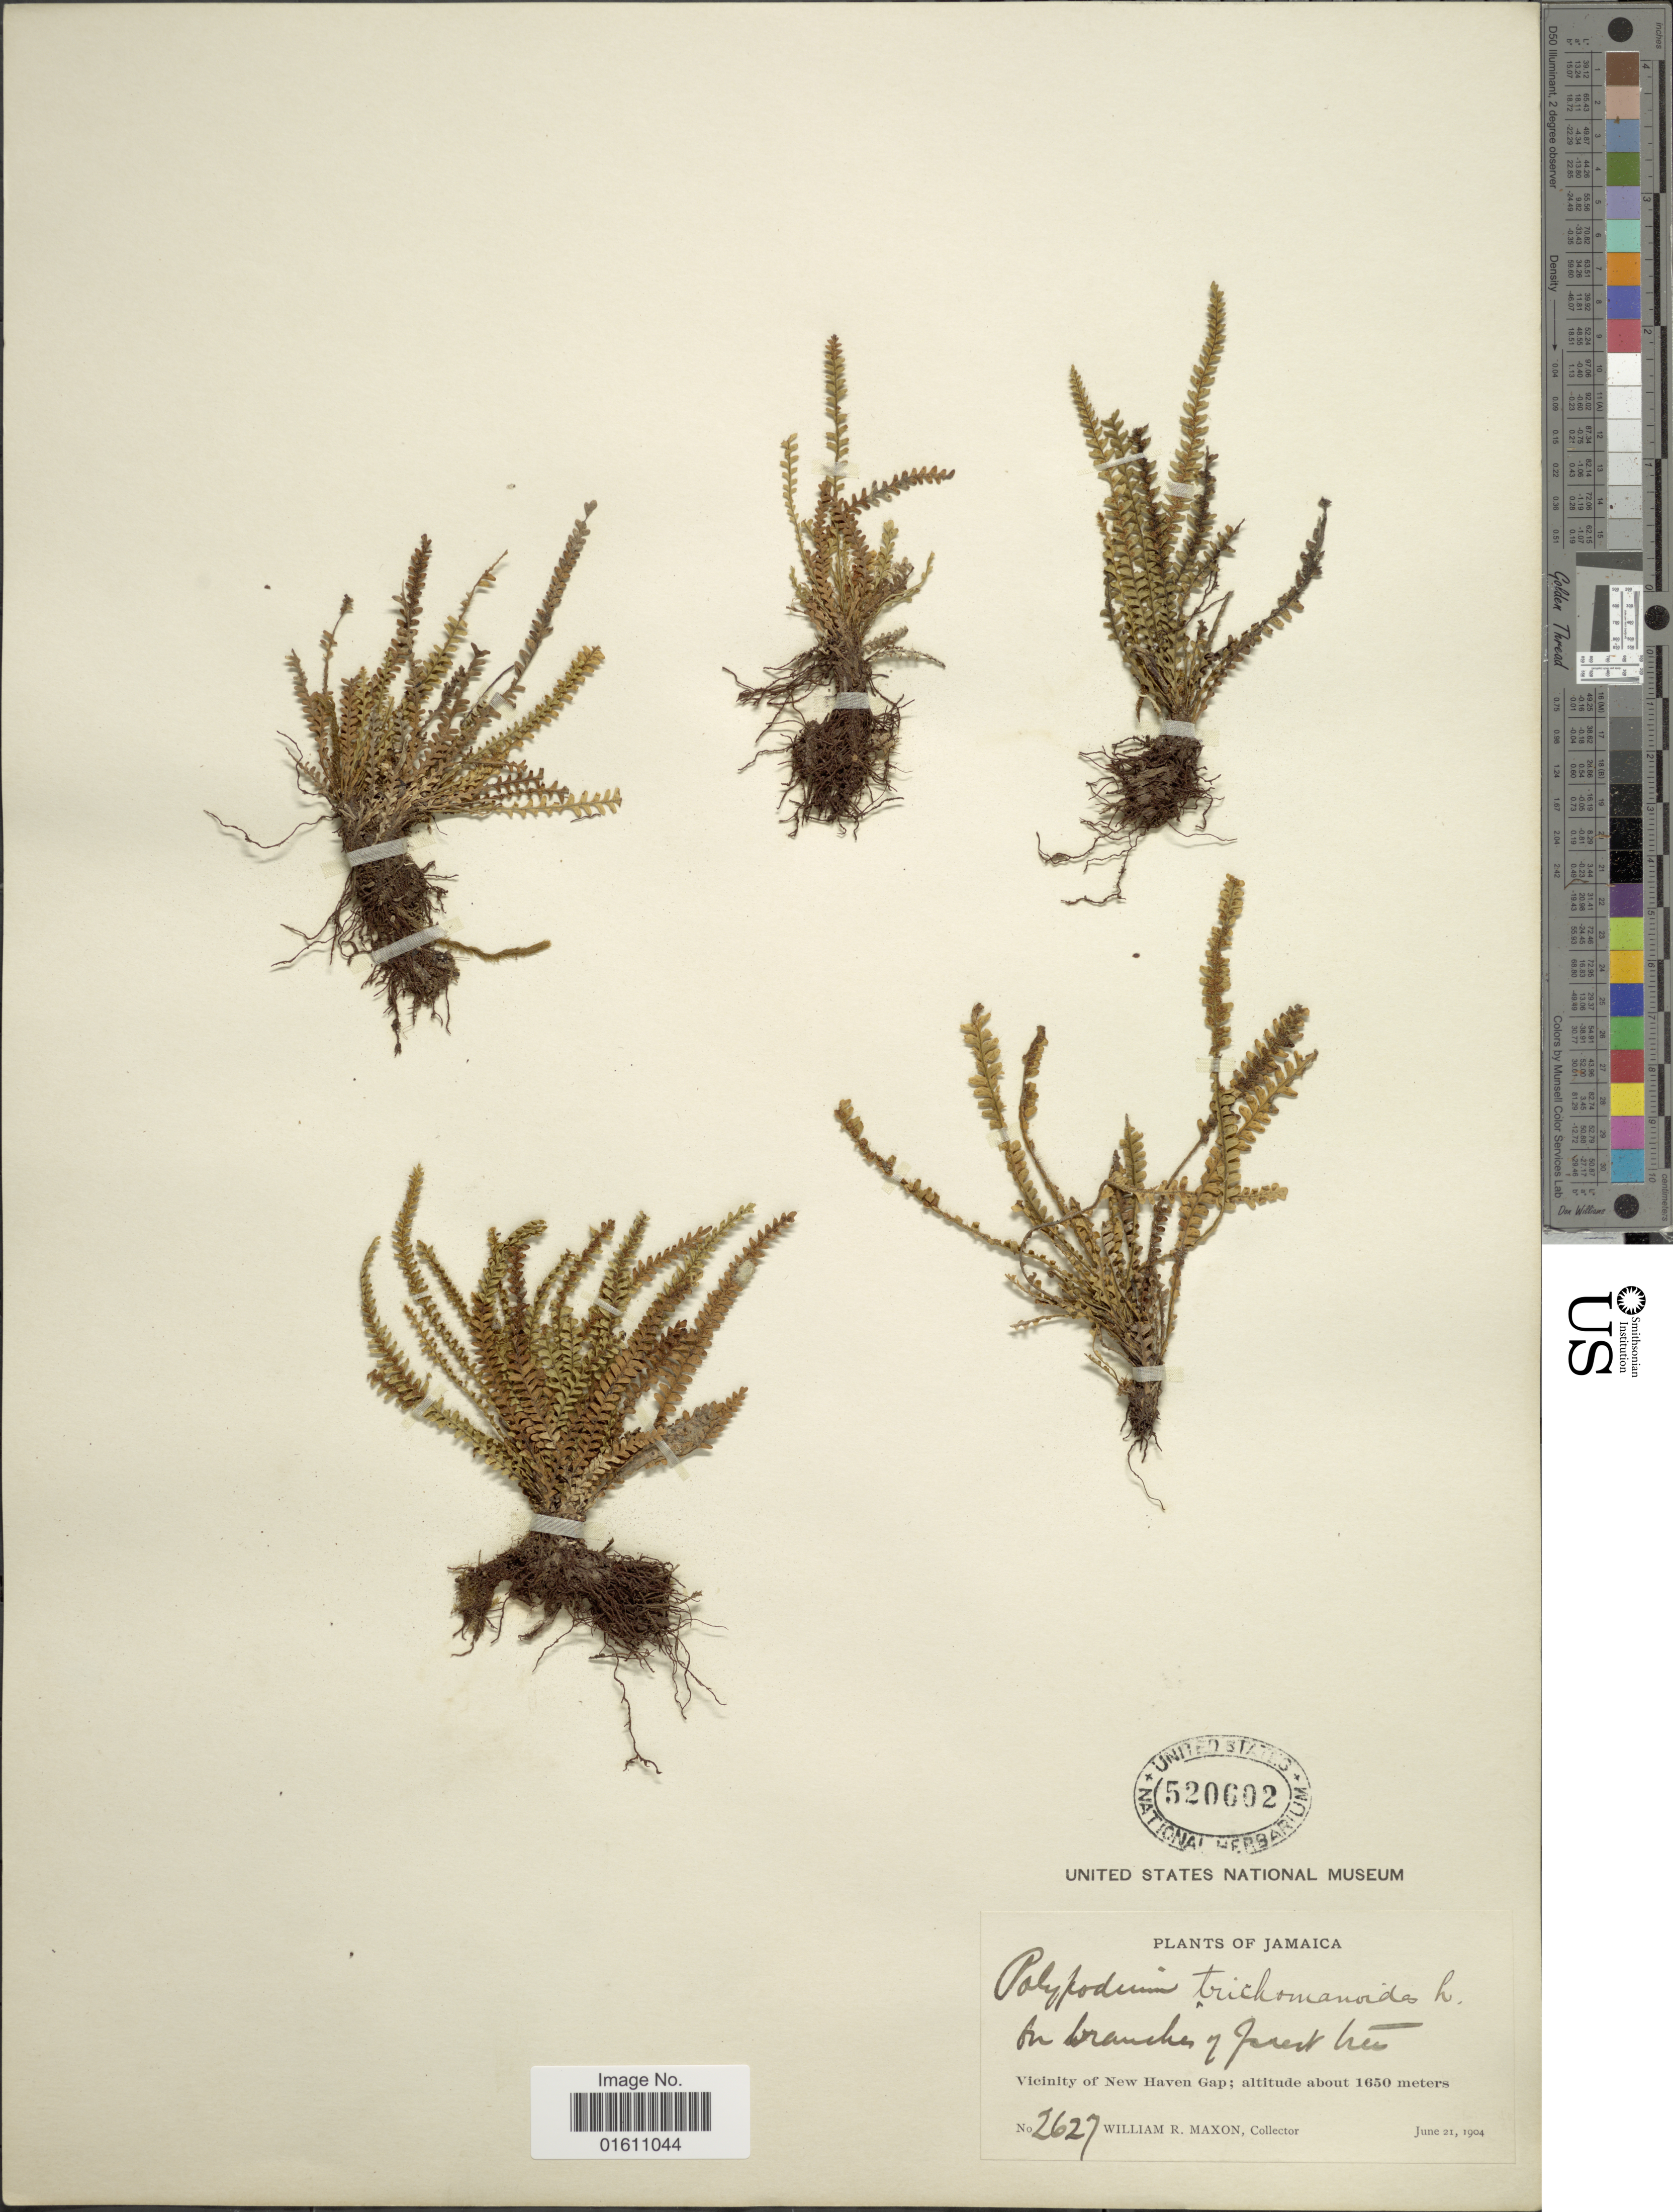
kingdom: Plantae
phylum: Tracheophyta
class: Polypodiopsida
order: Polypodiales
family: Polypodiaceae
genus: Moranopteris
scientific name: Moranopteris trichomanoides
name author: (Sw.) R. Y. Hirai & J. Prado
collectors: W. R. Maxon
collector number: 2627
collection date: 1904-06-21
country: Jamaica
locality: Vicinity of New Haven Gap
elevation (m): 1650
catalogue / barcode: US 520602